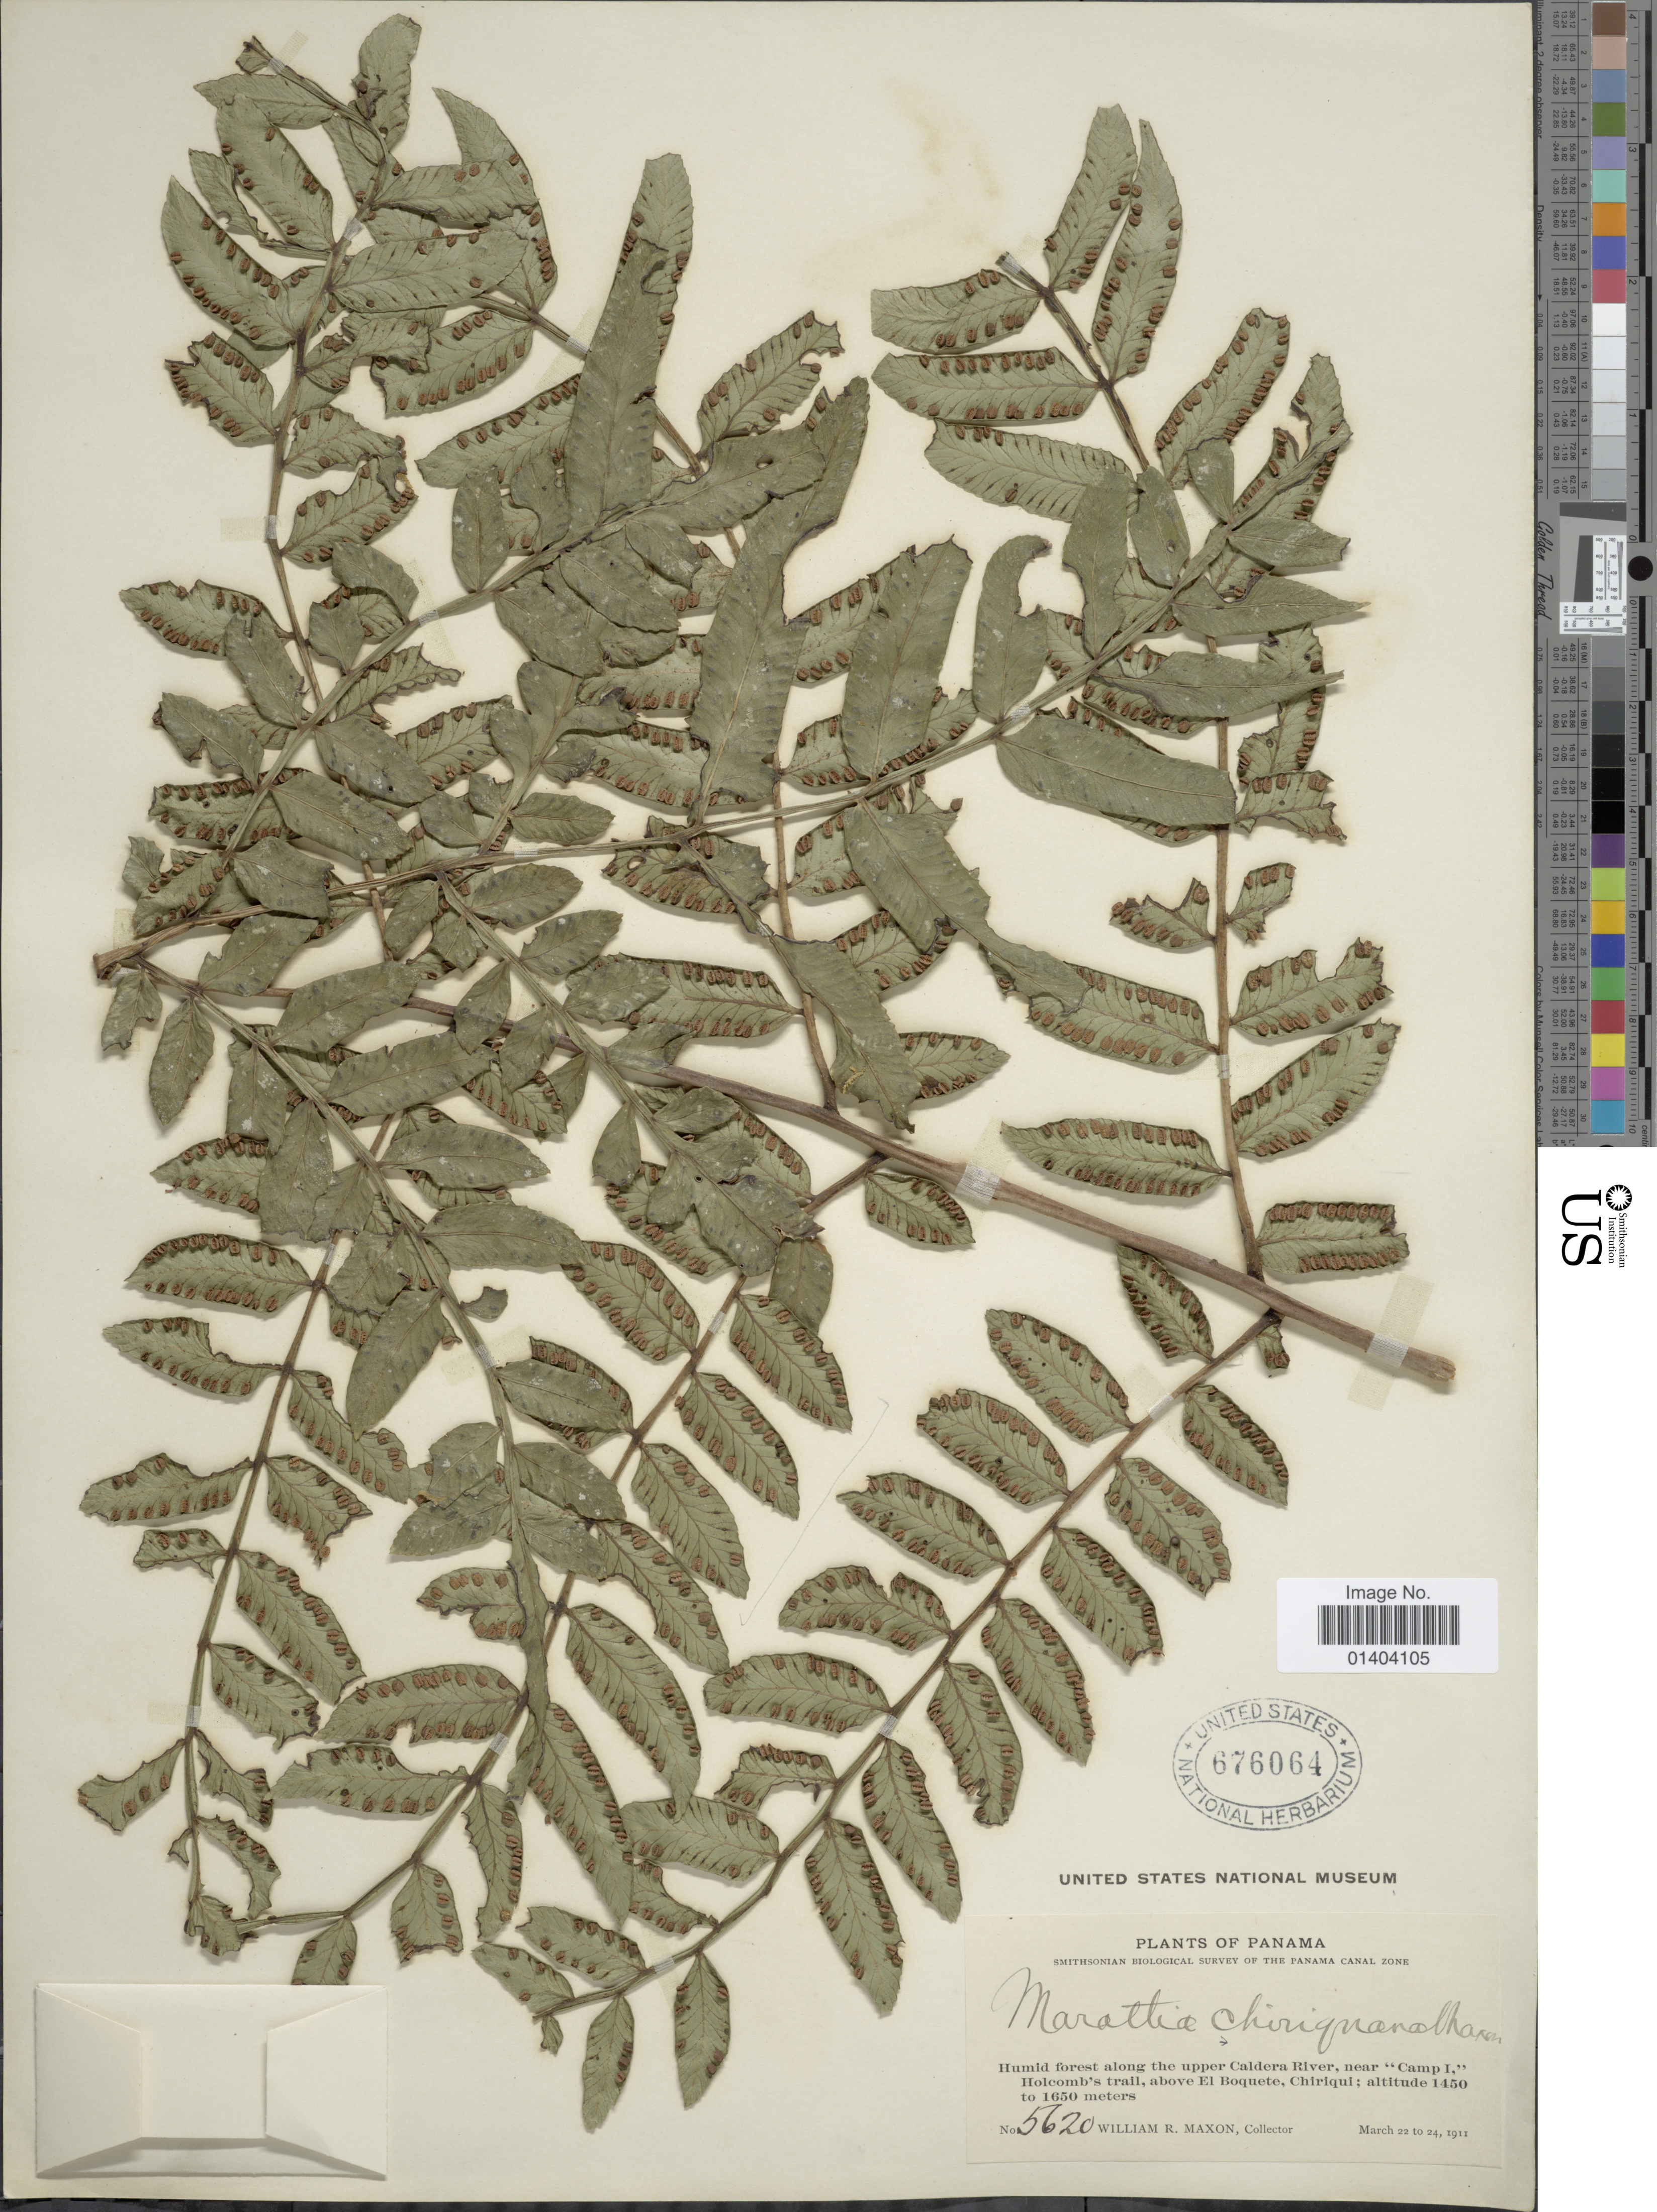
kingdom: Plantae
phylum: Tracheophyta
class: Polypodiopsida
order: Marattiales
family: Marattiaceae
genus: Marattia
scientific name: Marattia interposita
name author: Christ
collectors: W. R. Maxon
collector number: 5620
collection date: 1911-03-22/1911-03-24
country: Panama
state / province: Panamá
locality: Along the upper caldera river, near camp 1 holcombo's trail above el boquete chiriqui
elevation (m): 1450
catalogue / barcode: US 676064